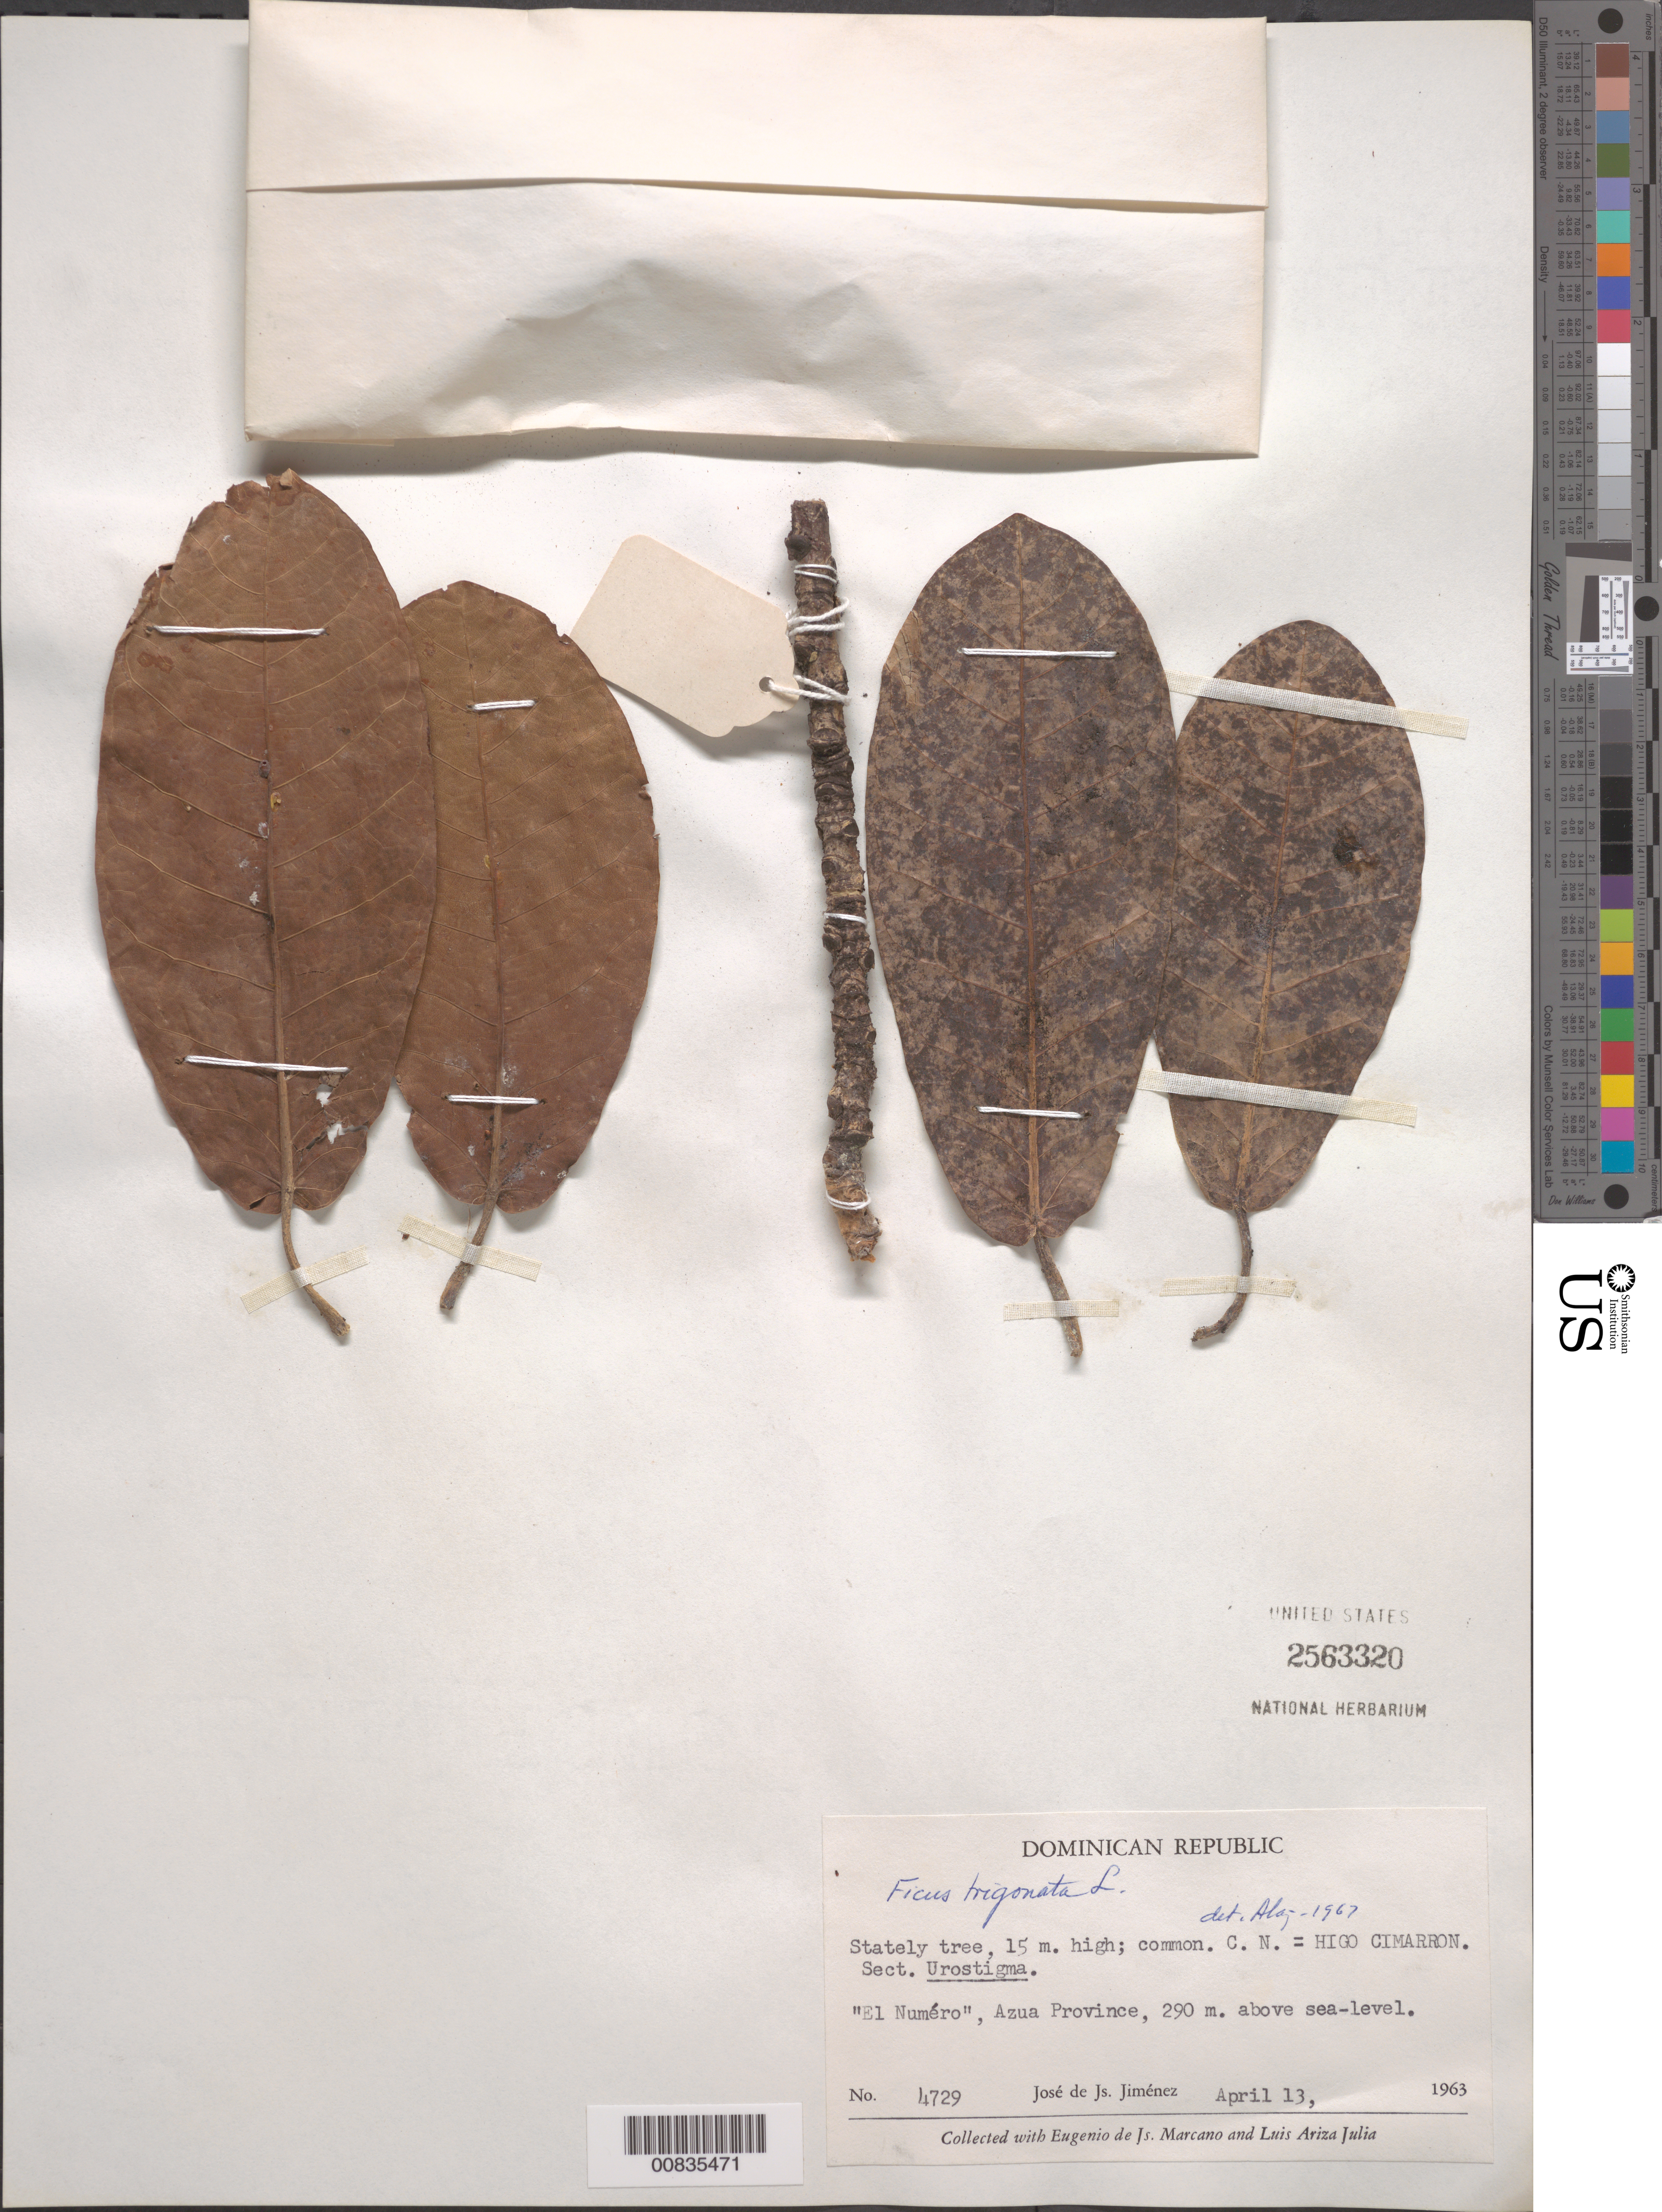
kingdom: Plantae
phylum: Tracheophyta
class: Magnoliopsida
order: Rosales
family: Moraceae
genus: Ficus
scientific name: Ficus trigonata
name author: L.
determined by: Liogier, Alain H.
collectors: J. J. Jiménez, E. J. Marcano F. & L. Ariza-Julia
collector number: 4729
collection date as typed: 13 Apr 1963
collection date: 1963-04-13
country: Dominican Republic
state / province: Azua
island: Hispaniola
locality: "El Número".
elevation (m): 290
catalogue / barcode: US 2563320